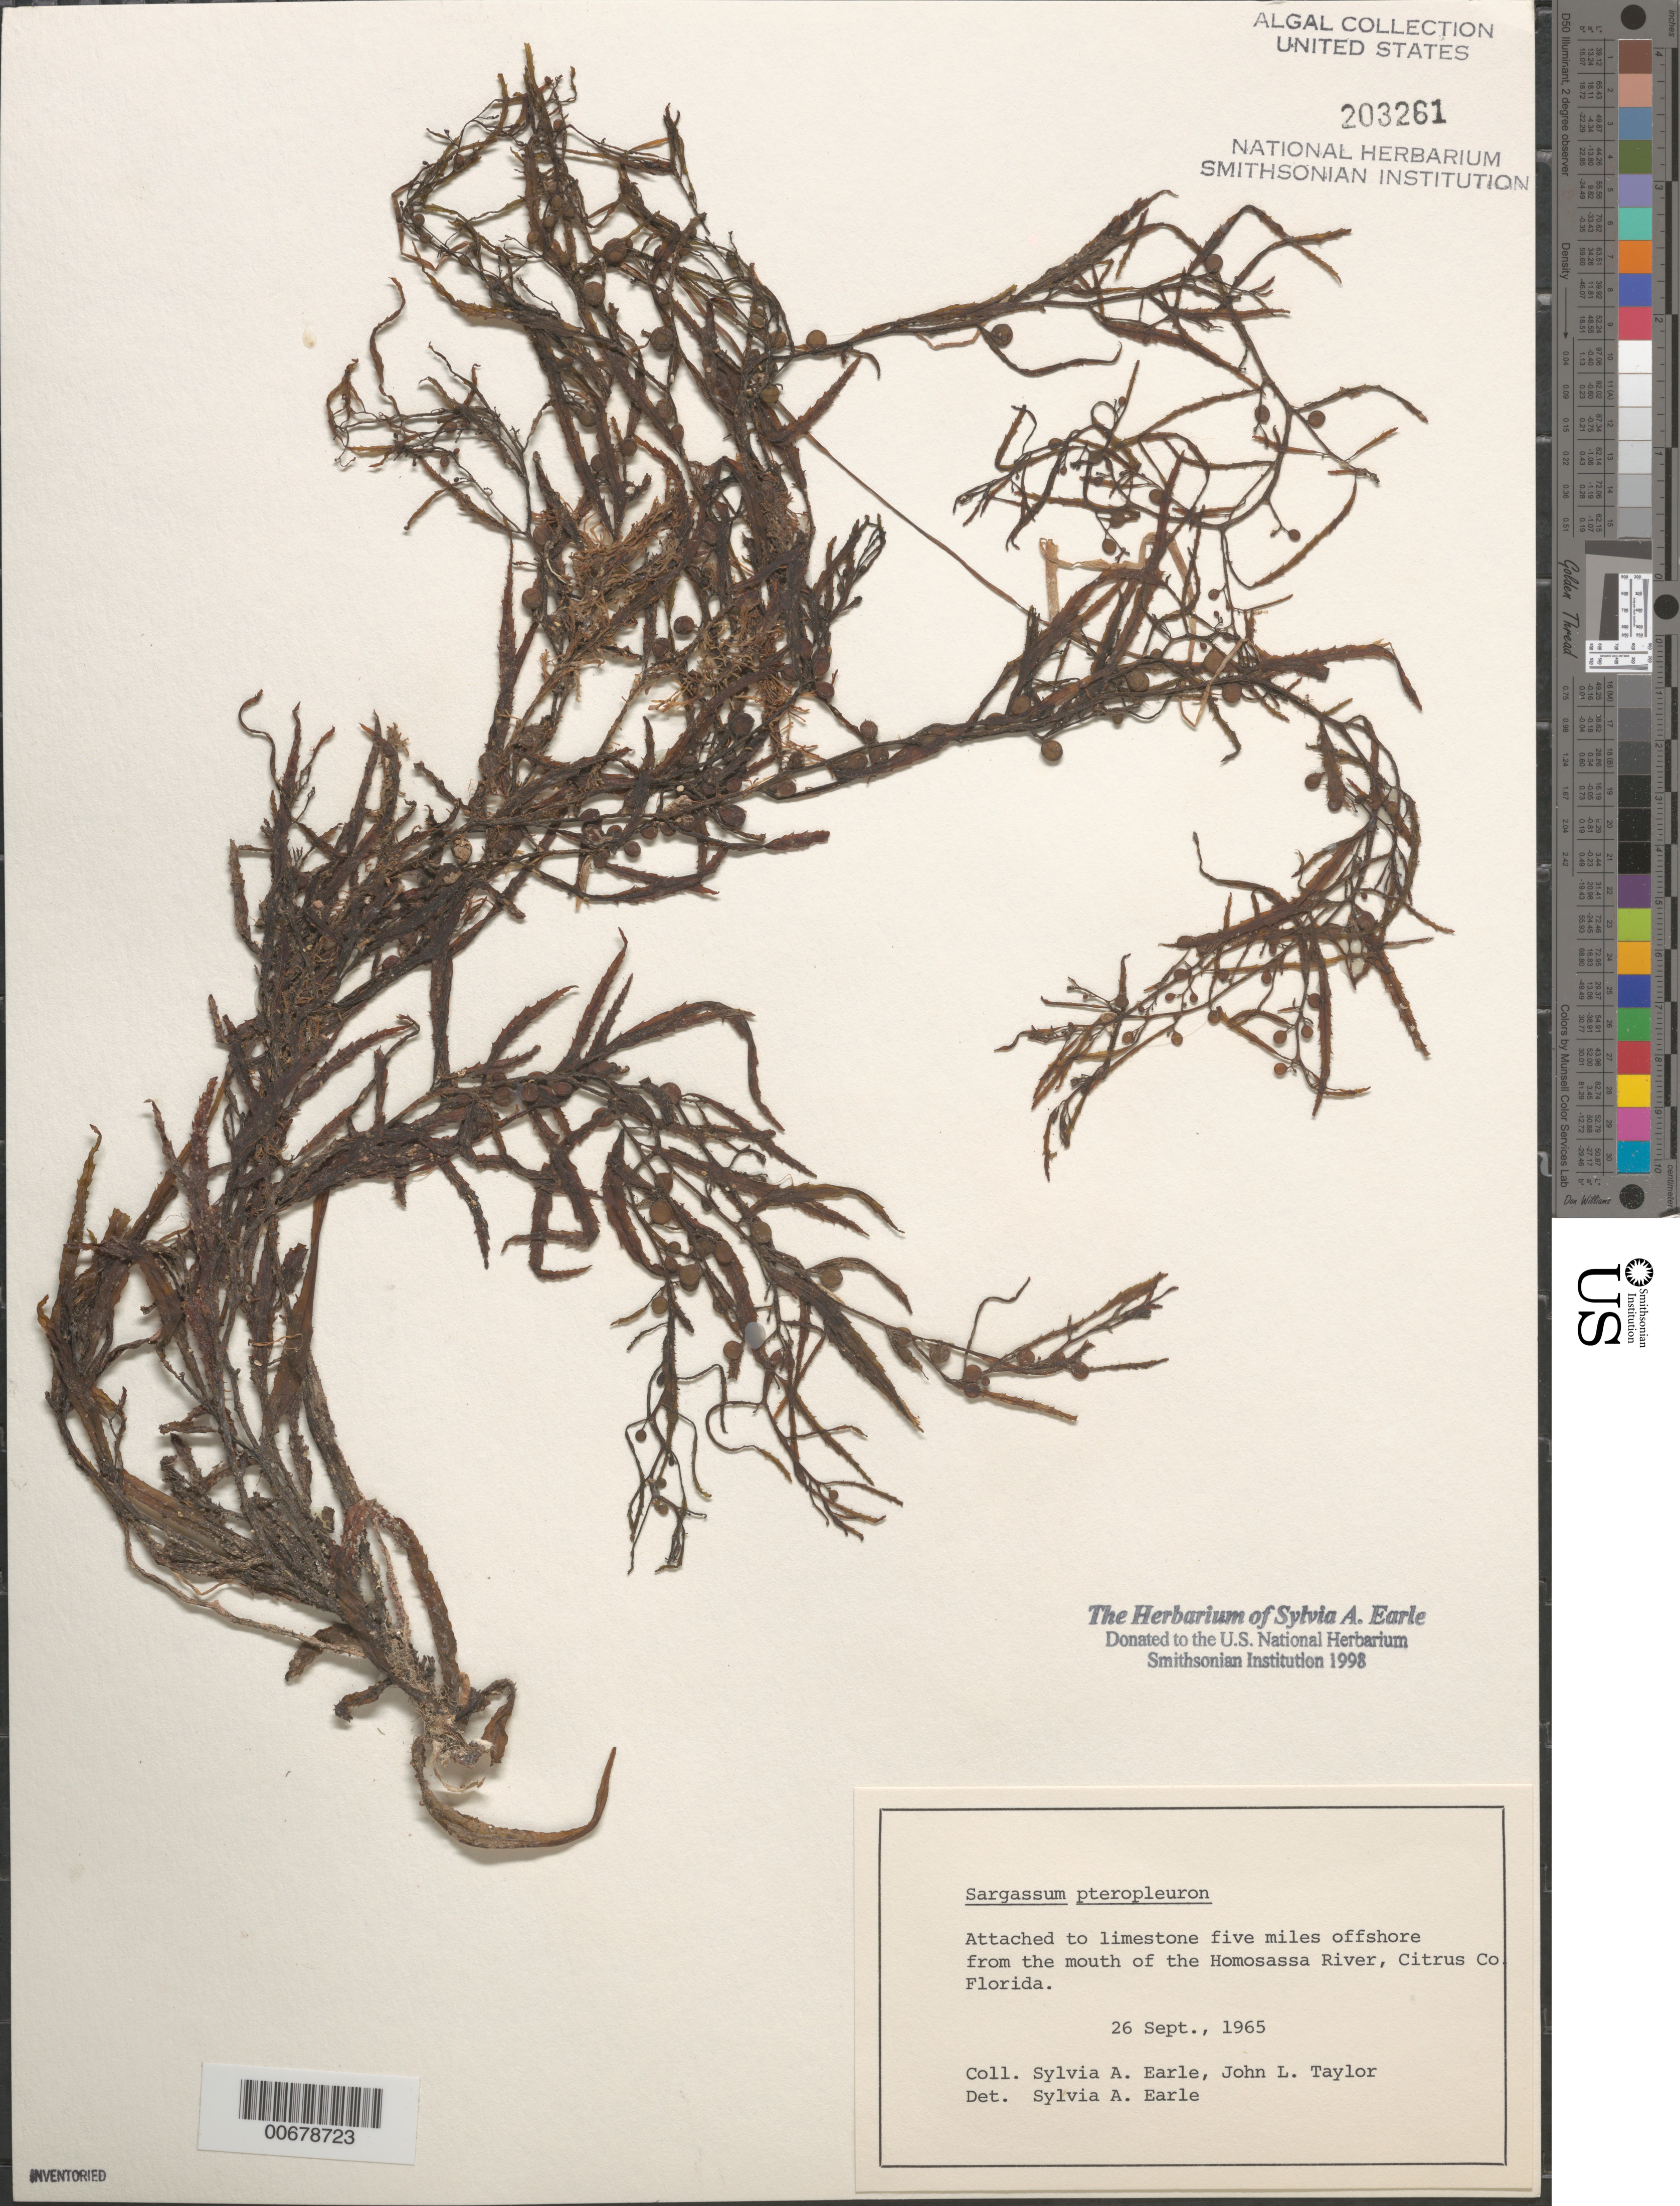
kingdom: Chromista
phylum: Ochrophyta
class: Phaeophyceae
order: Fucales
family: Sargassaceae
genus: Sargassum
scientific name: Sargassum pteropleuron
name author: Grunow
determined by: Earle, S. A.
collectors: S. A. Earle & J. L. Taylor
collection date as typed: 26 Sep 1965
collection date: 1965-09-26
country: United States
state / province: Florida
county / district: Citrus County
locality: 5 miles off Homosassa River mouth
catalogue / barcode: US 203261